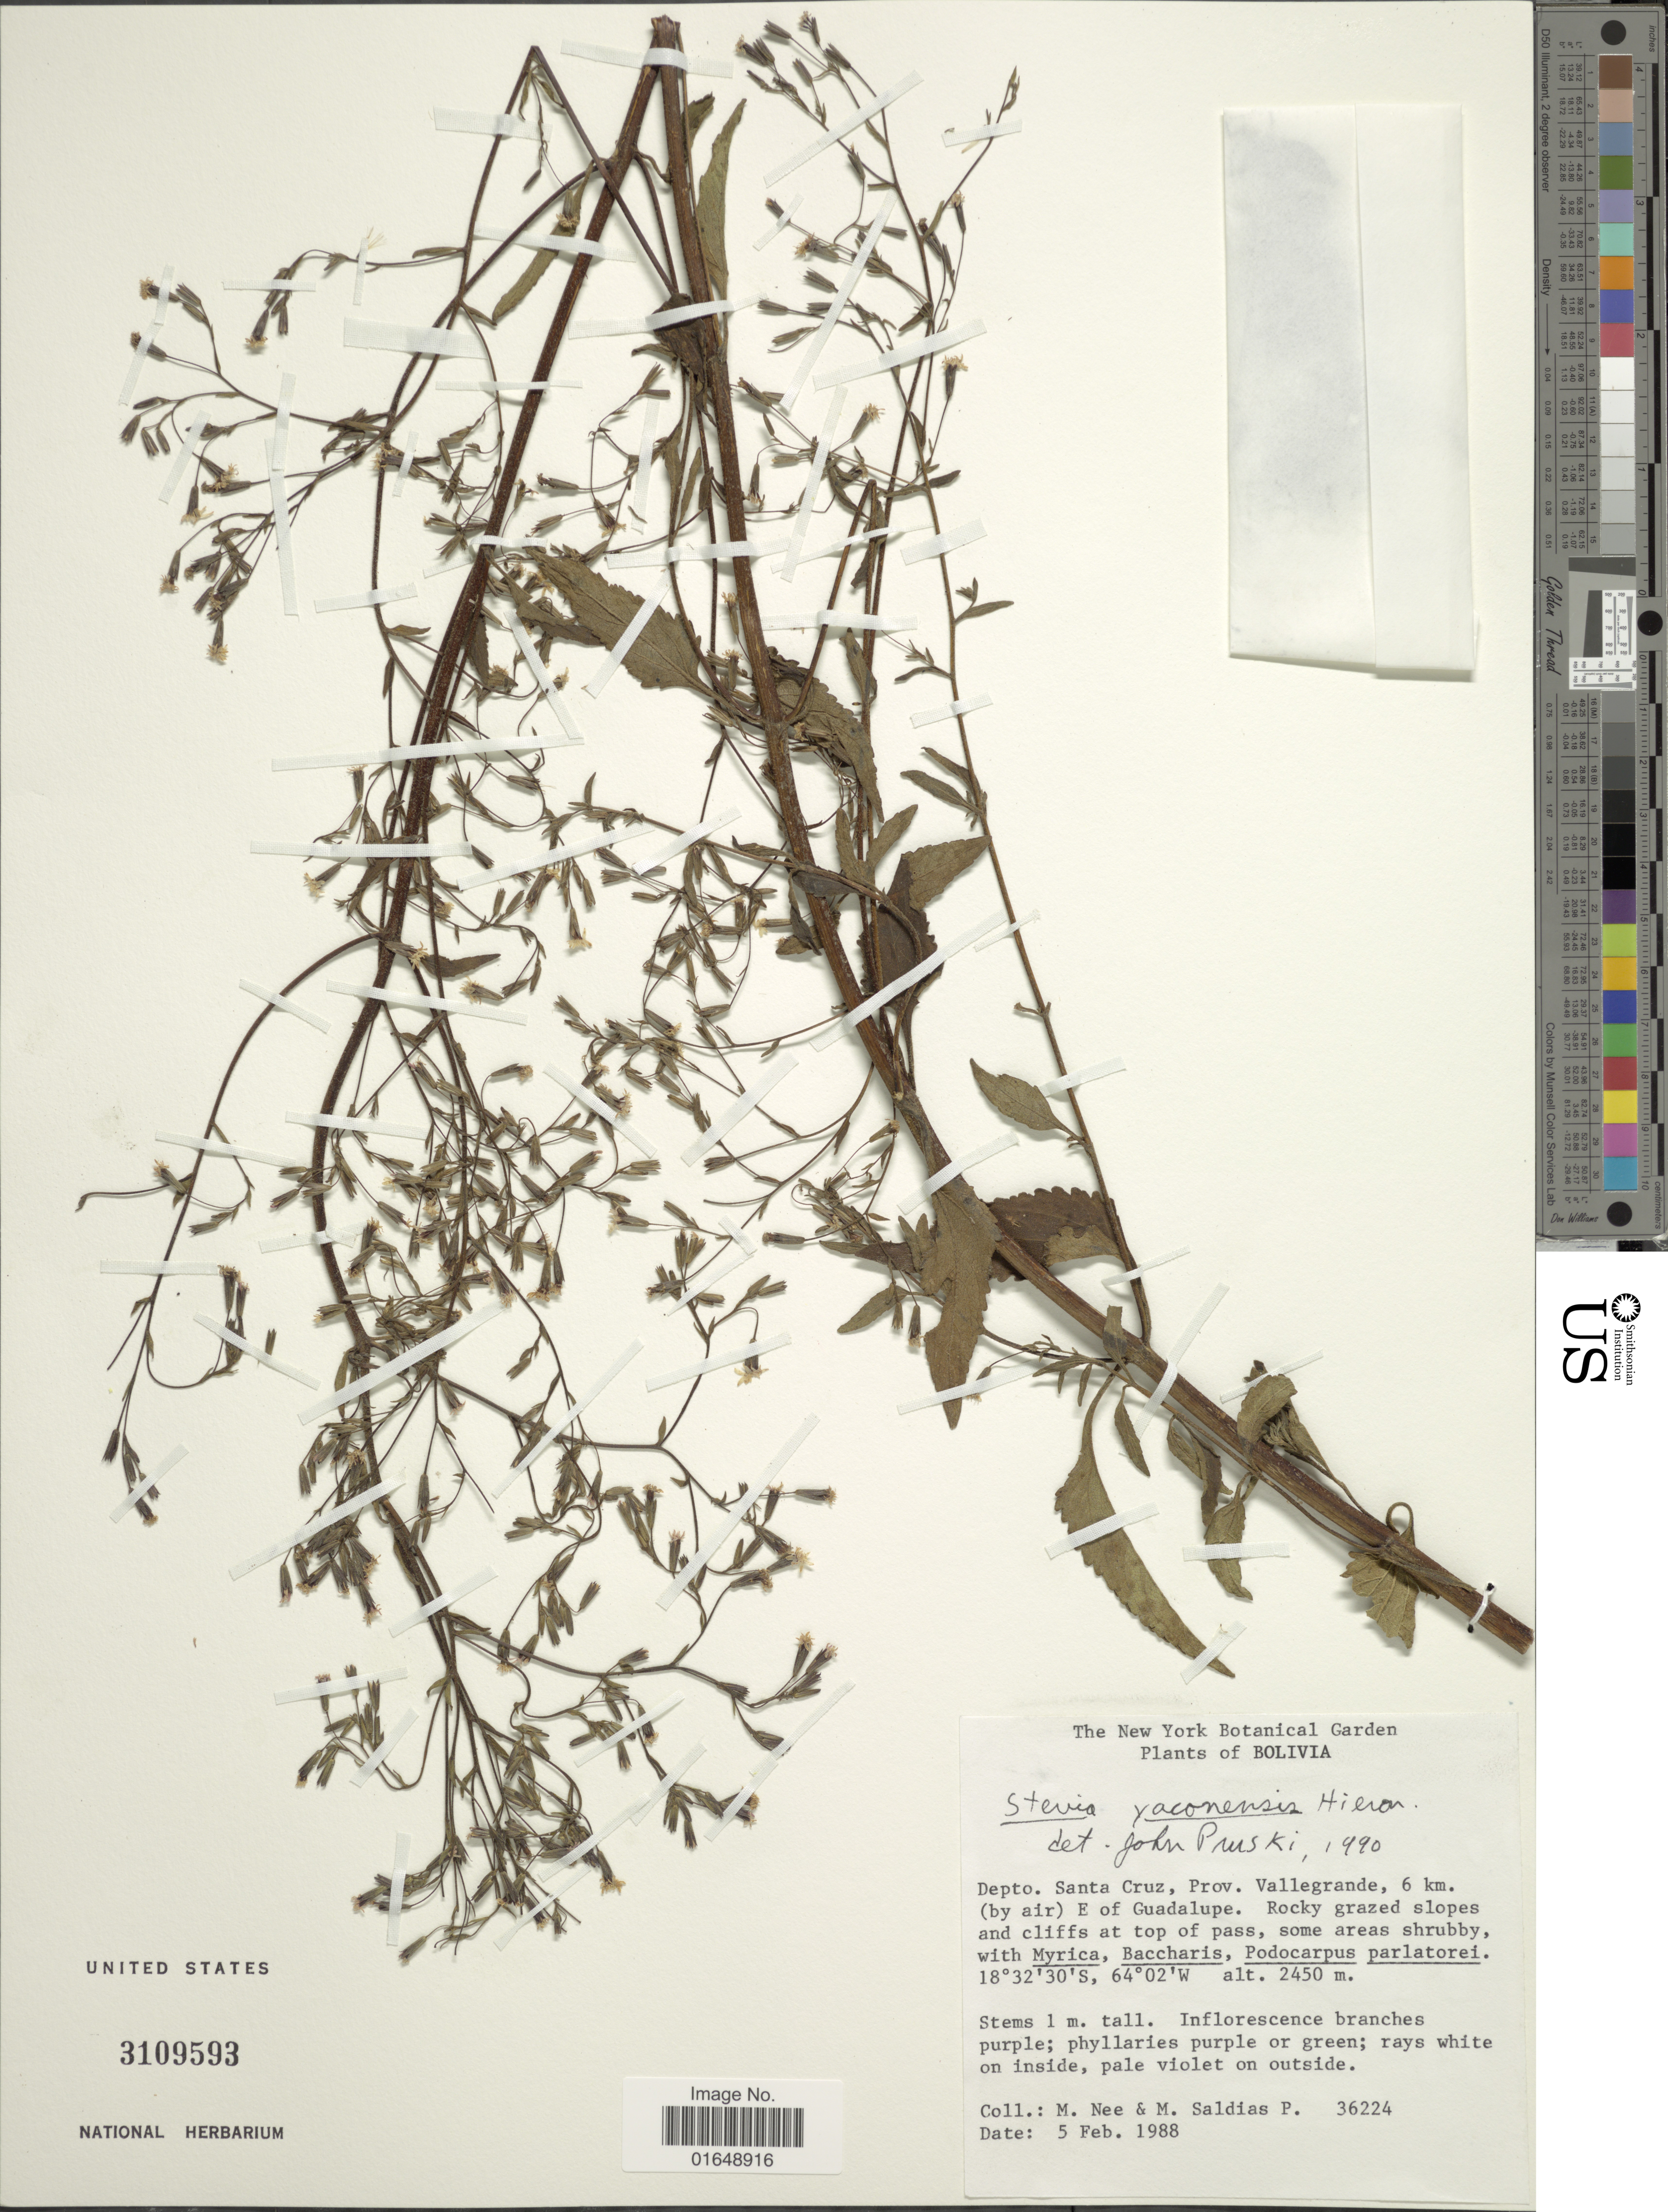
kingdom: Plantae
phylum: Tracheophyta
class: Magnoliopsida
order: Asterales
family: Asteraceae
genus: Stevia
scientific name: Stevia yaconensis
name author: Hieron.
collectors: M. Nee & M. Saldias P.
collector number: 36224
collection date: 1988-02-05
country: Bolivia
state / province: Santa Cruz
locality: Prov. Vallegrande, 6 km. (by air) E of Guadalupe.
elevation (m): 2450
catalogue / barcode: US 3109593